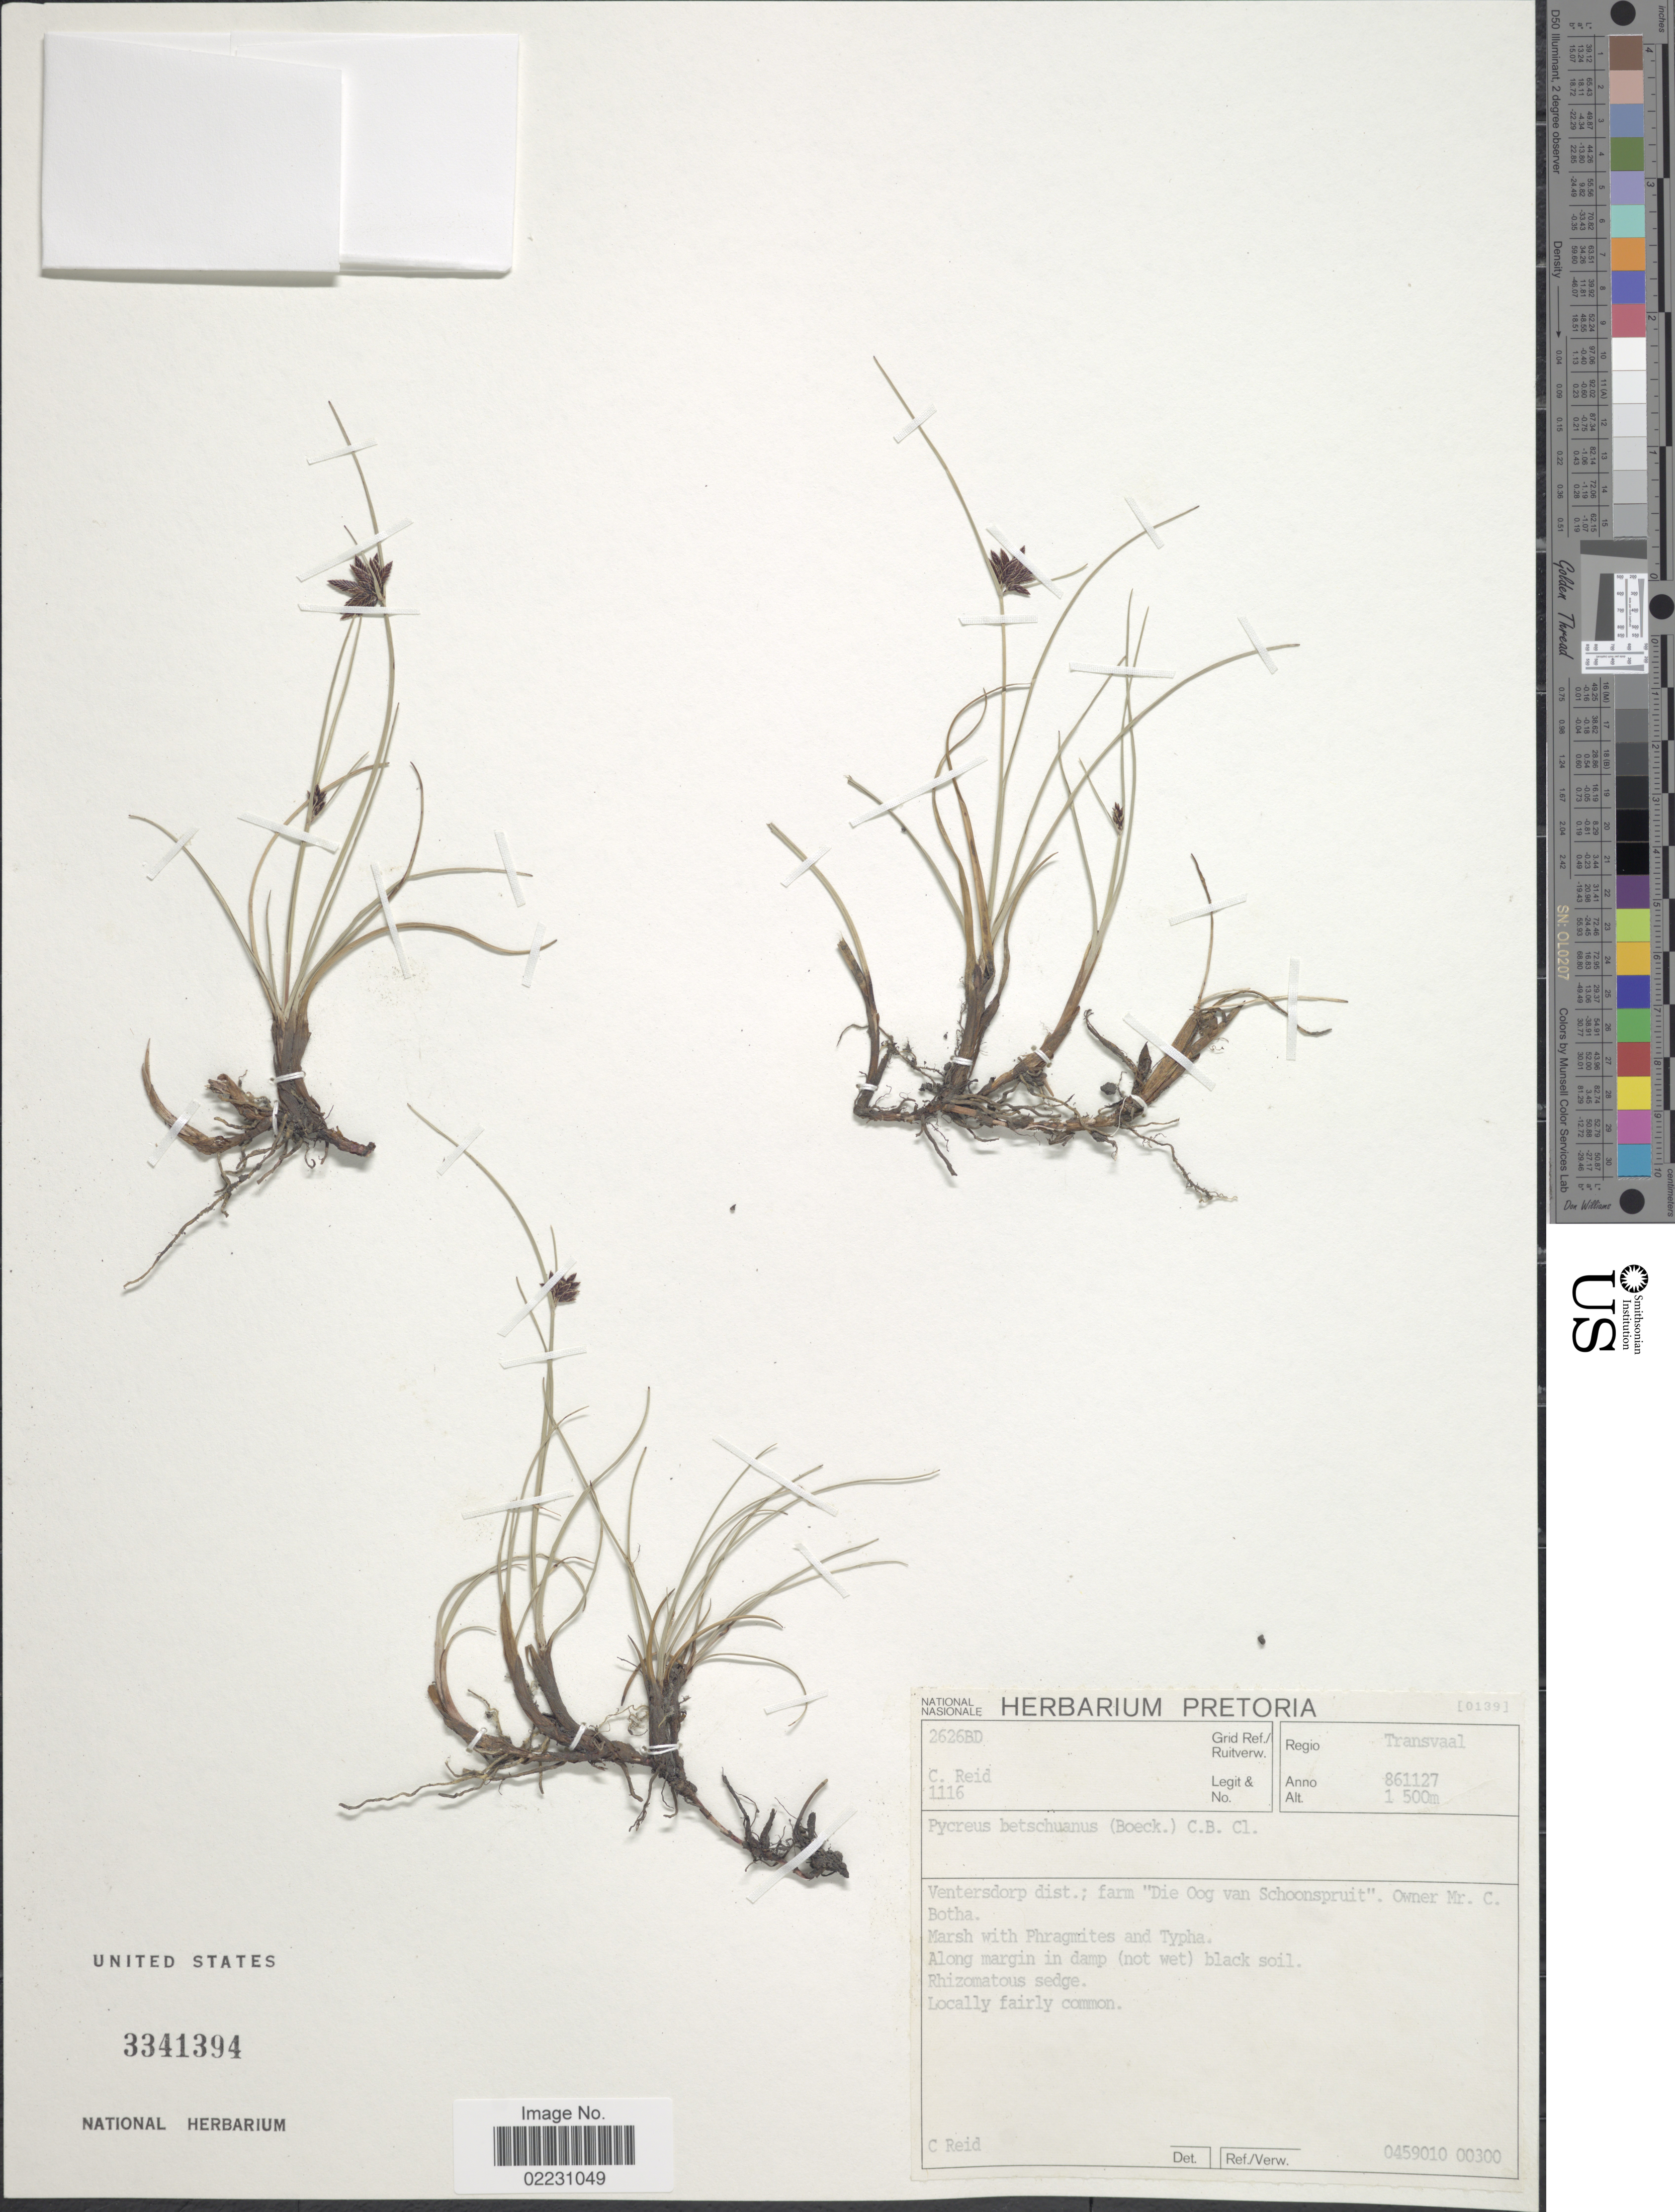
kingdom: Plantae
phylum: Tracheophyta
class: Liliopsida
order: Poales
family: Cyperaceae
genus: Cyperus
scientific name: Cyperus aethiops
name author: Welw. ex Ridl.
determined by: Strong, Mark T., (BOT), Smithsonian Institution - National Museum of Natural History (UNITED STATES)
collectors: C. Reid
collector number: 1116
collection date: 1986-11-27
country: South Africa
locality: Transvaal. Ventersdorp Dist.; farm "Die Oog van Schoonspruit", Owner Mr. C. Botha.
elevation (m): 1500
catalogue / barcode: US 3341394